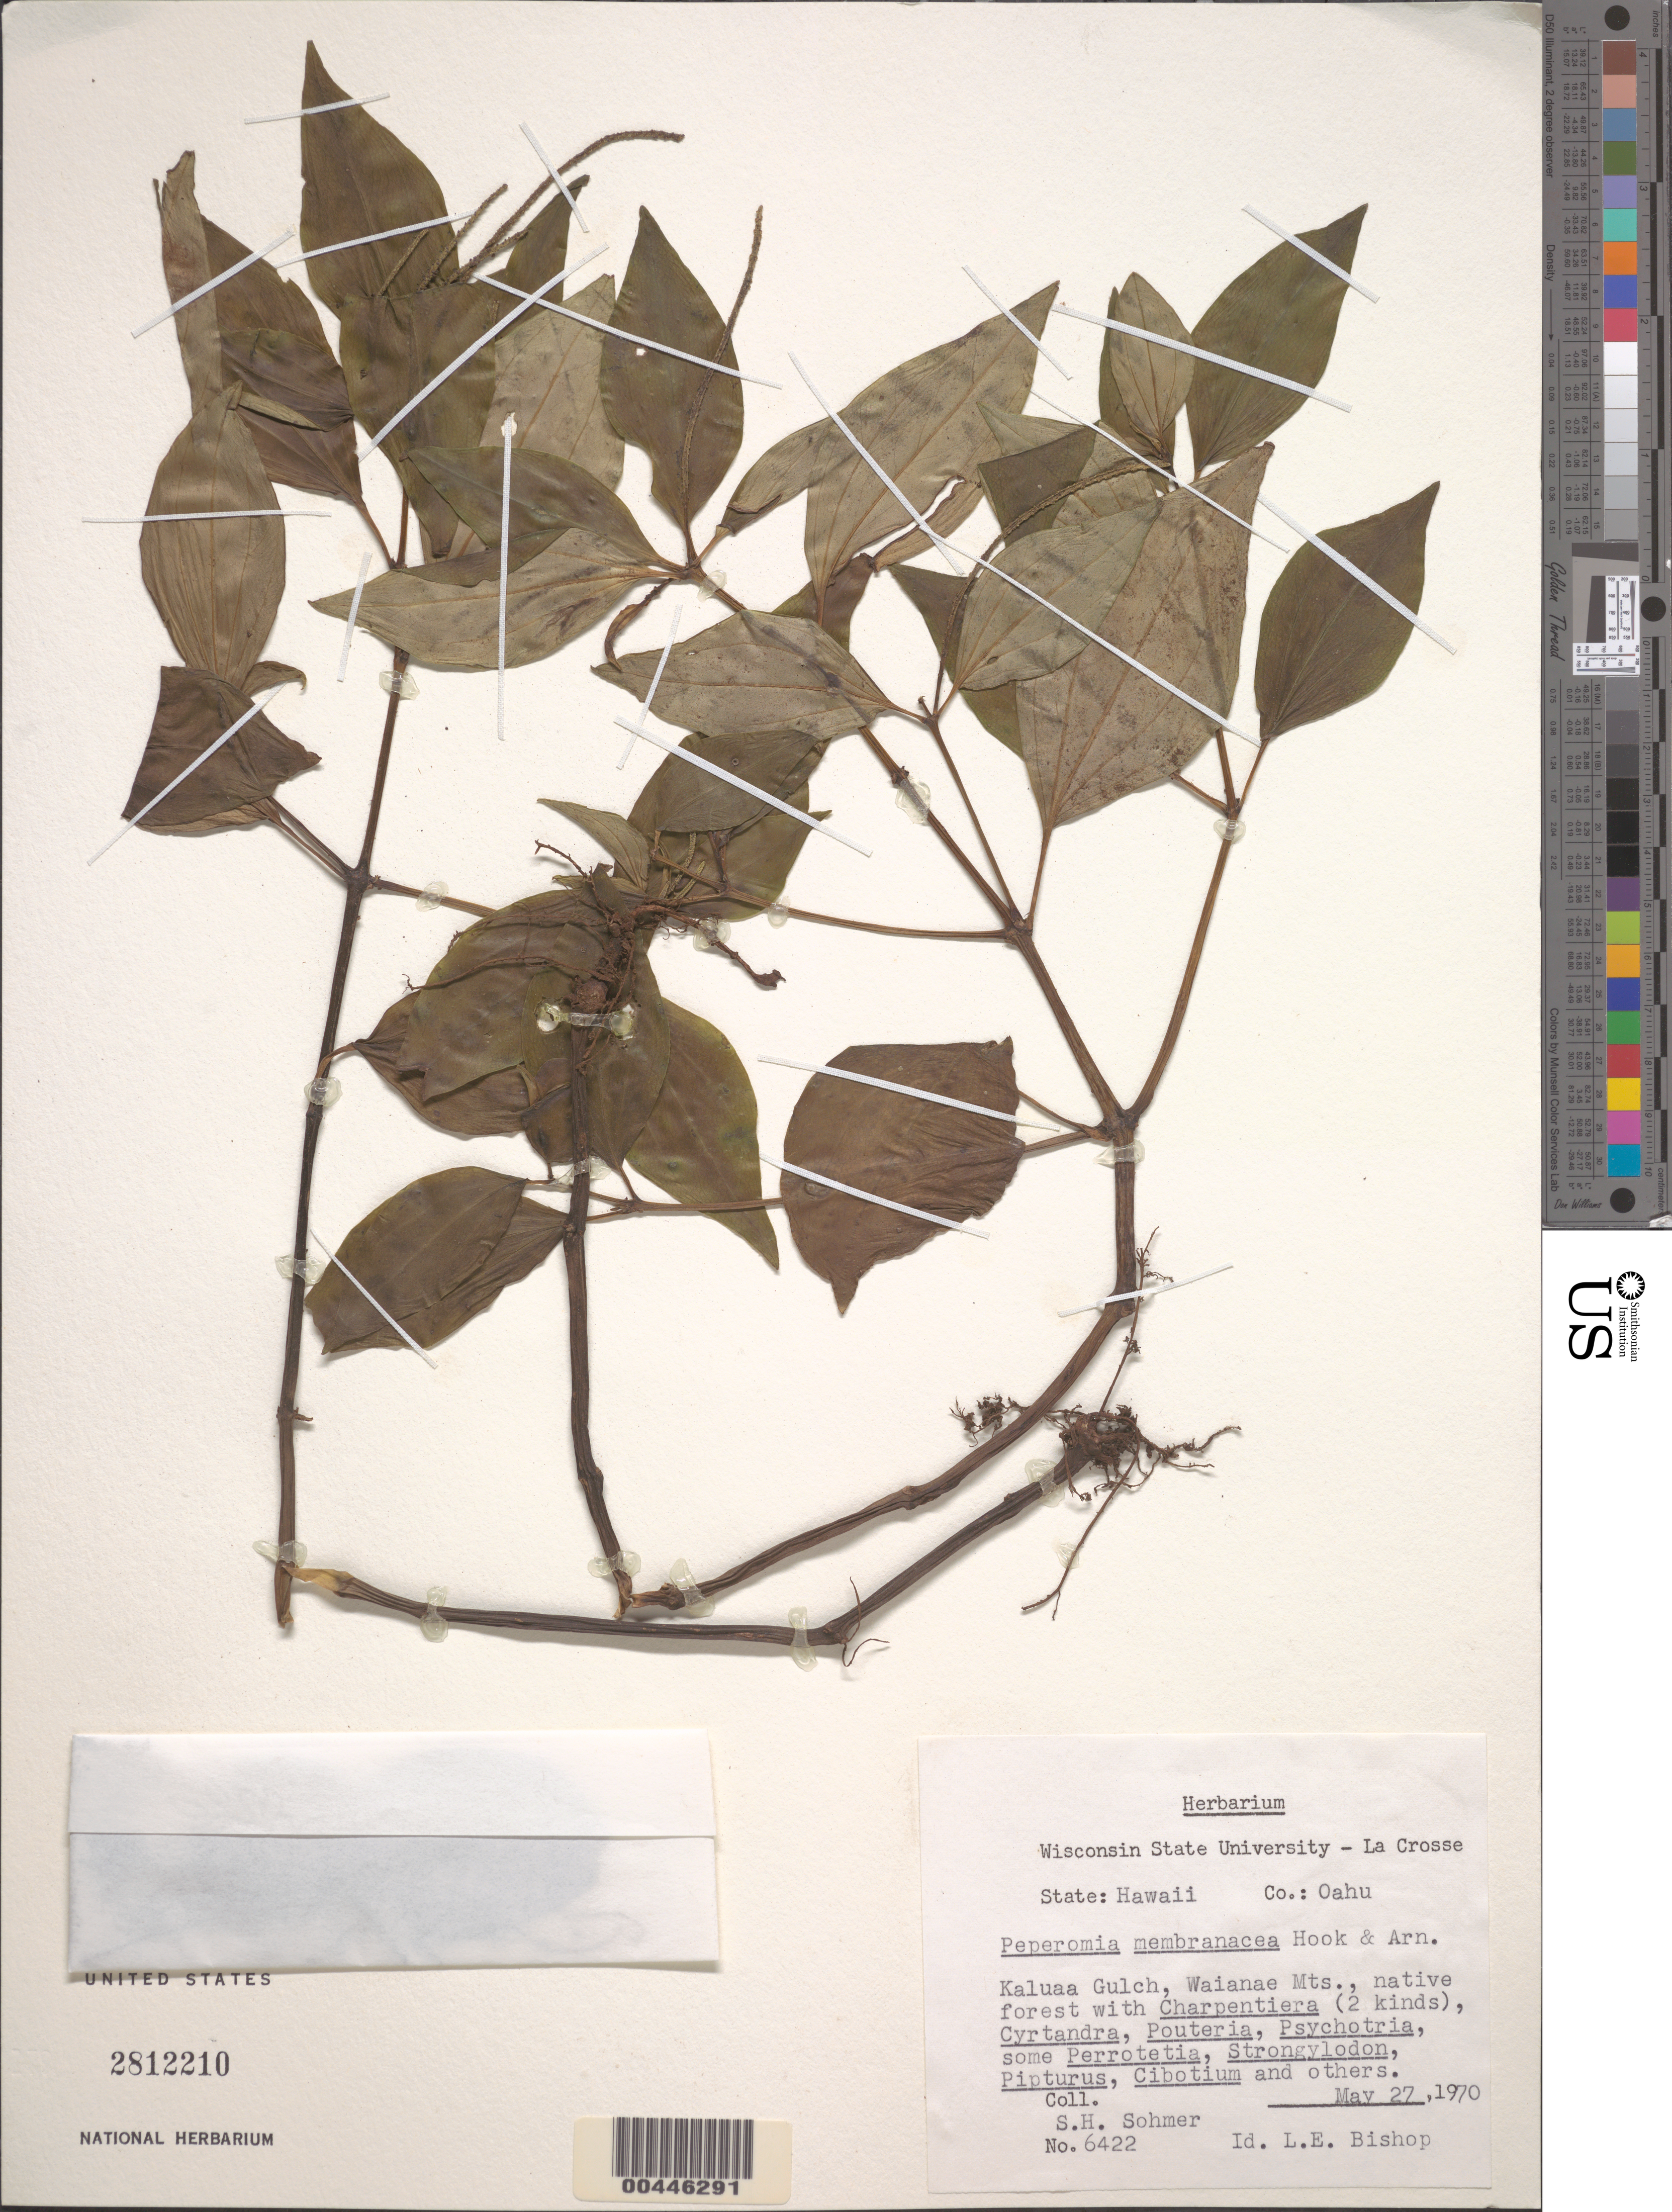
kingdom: Plantae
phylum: Tracheophyta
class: Magnoliopsida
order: Piperales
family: Piperaceae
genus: Peperomia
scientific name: Peperomia membranacea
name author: Hook. & Arn.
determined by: Bishop, L. E.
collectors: S. H. Sohmer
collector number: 6422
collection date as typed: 27 May 1970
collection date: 1970-05-27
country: United States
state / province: Hawaii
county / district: Honolulu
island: Oahu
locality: Kaluaa Gulch, Waianae Mts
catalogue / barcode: US 2812210